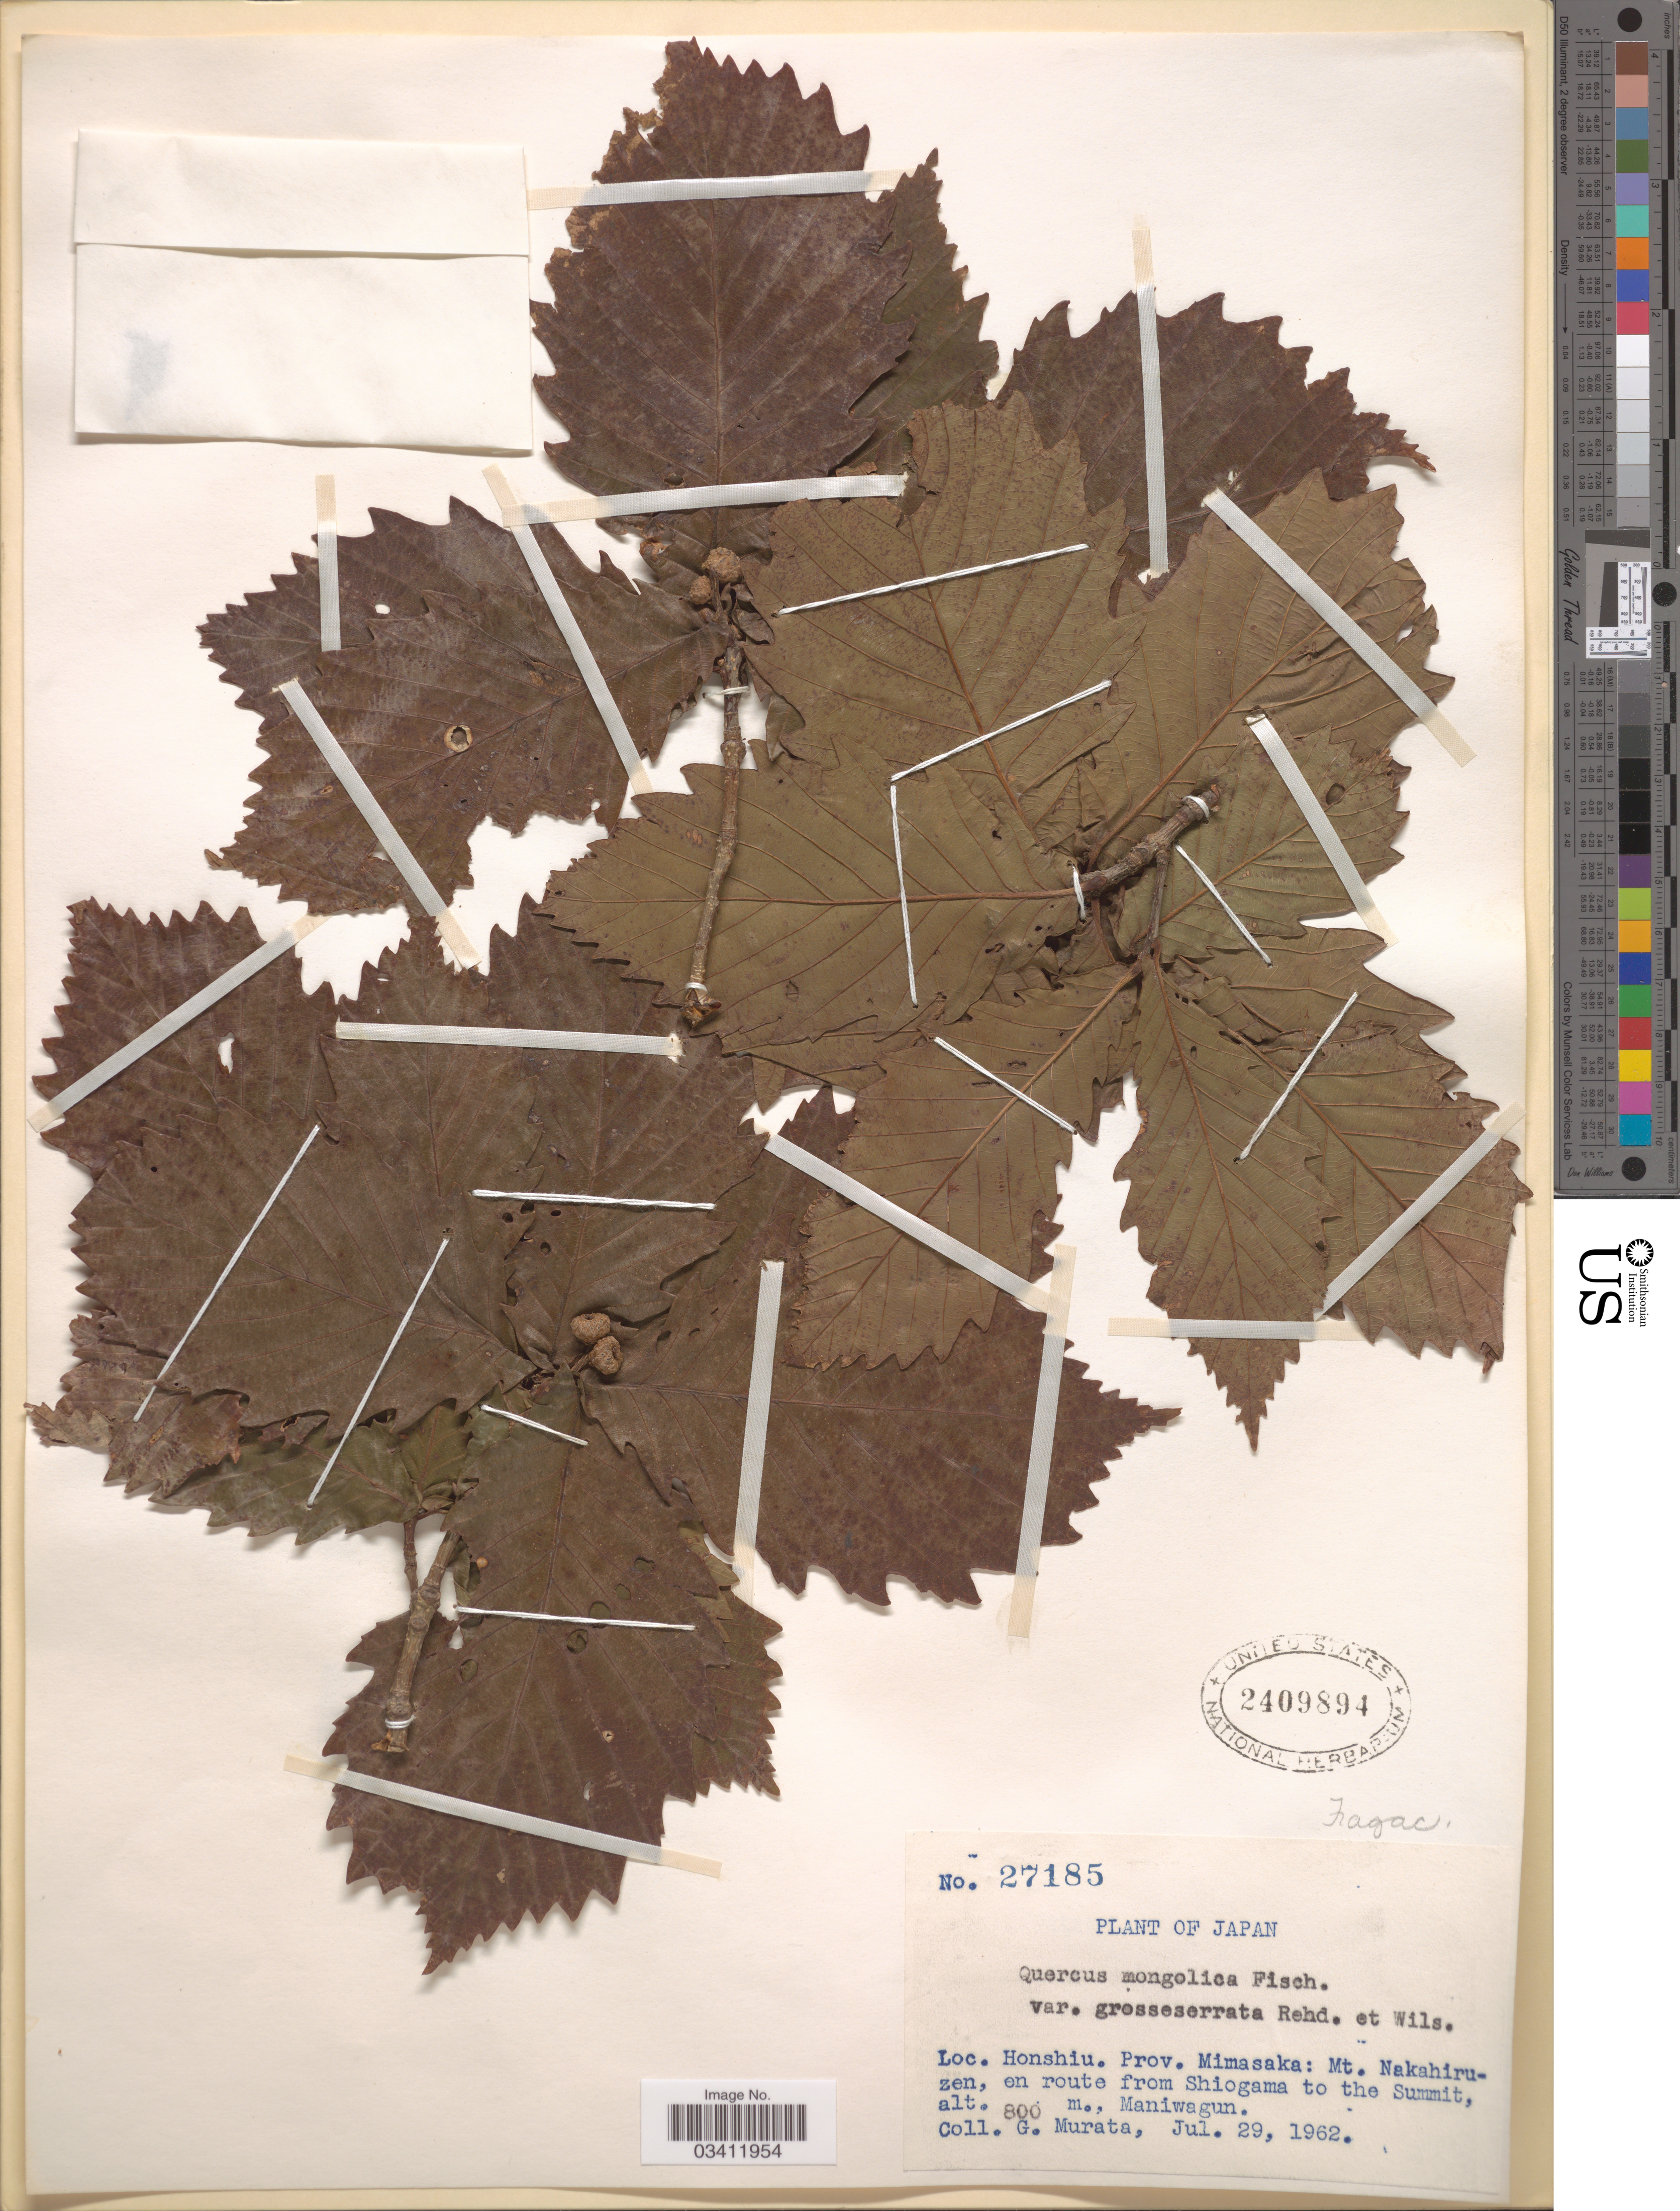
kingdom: Plantae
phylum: Tracheophyta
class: Magnoliopsida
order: Fagales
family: Fagaceae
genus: Quercus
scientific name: Quercus mongolica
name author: Fisch. ex Ledeb.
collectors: G. Murata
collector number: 27185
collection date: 1962-07-29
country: Japan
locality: Honshiu. Prov. Mimasaka: Mt. Nakahiruzen, en route from Shiogama to the Summit. Maniwagun.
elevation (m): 800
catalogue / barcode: US 2409894